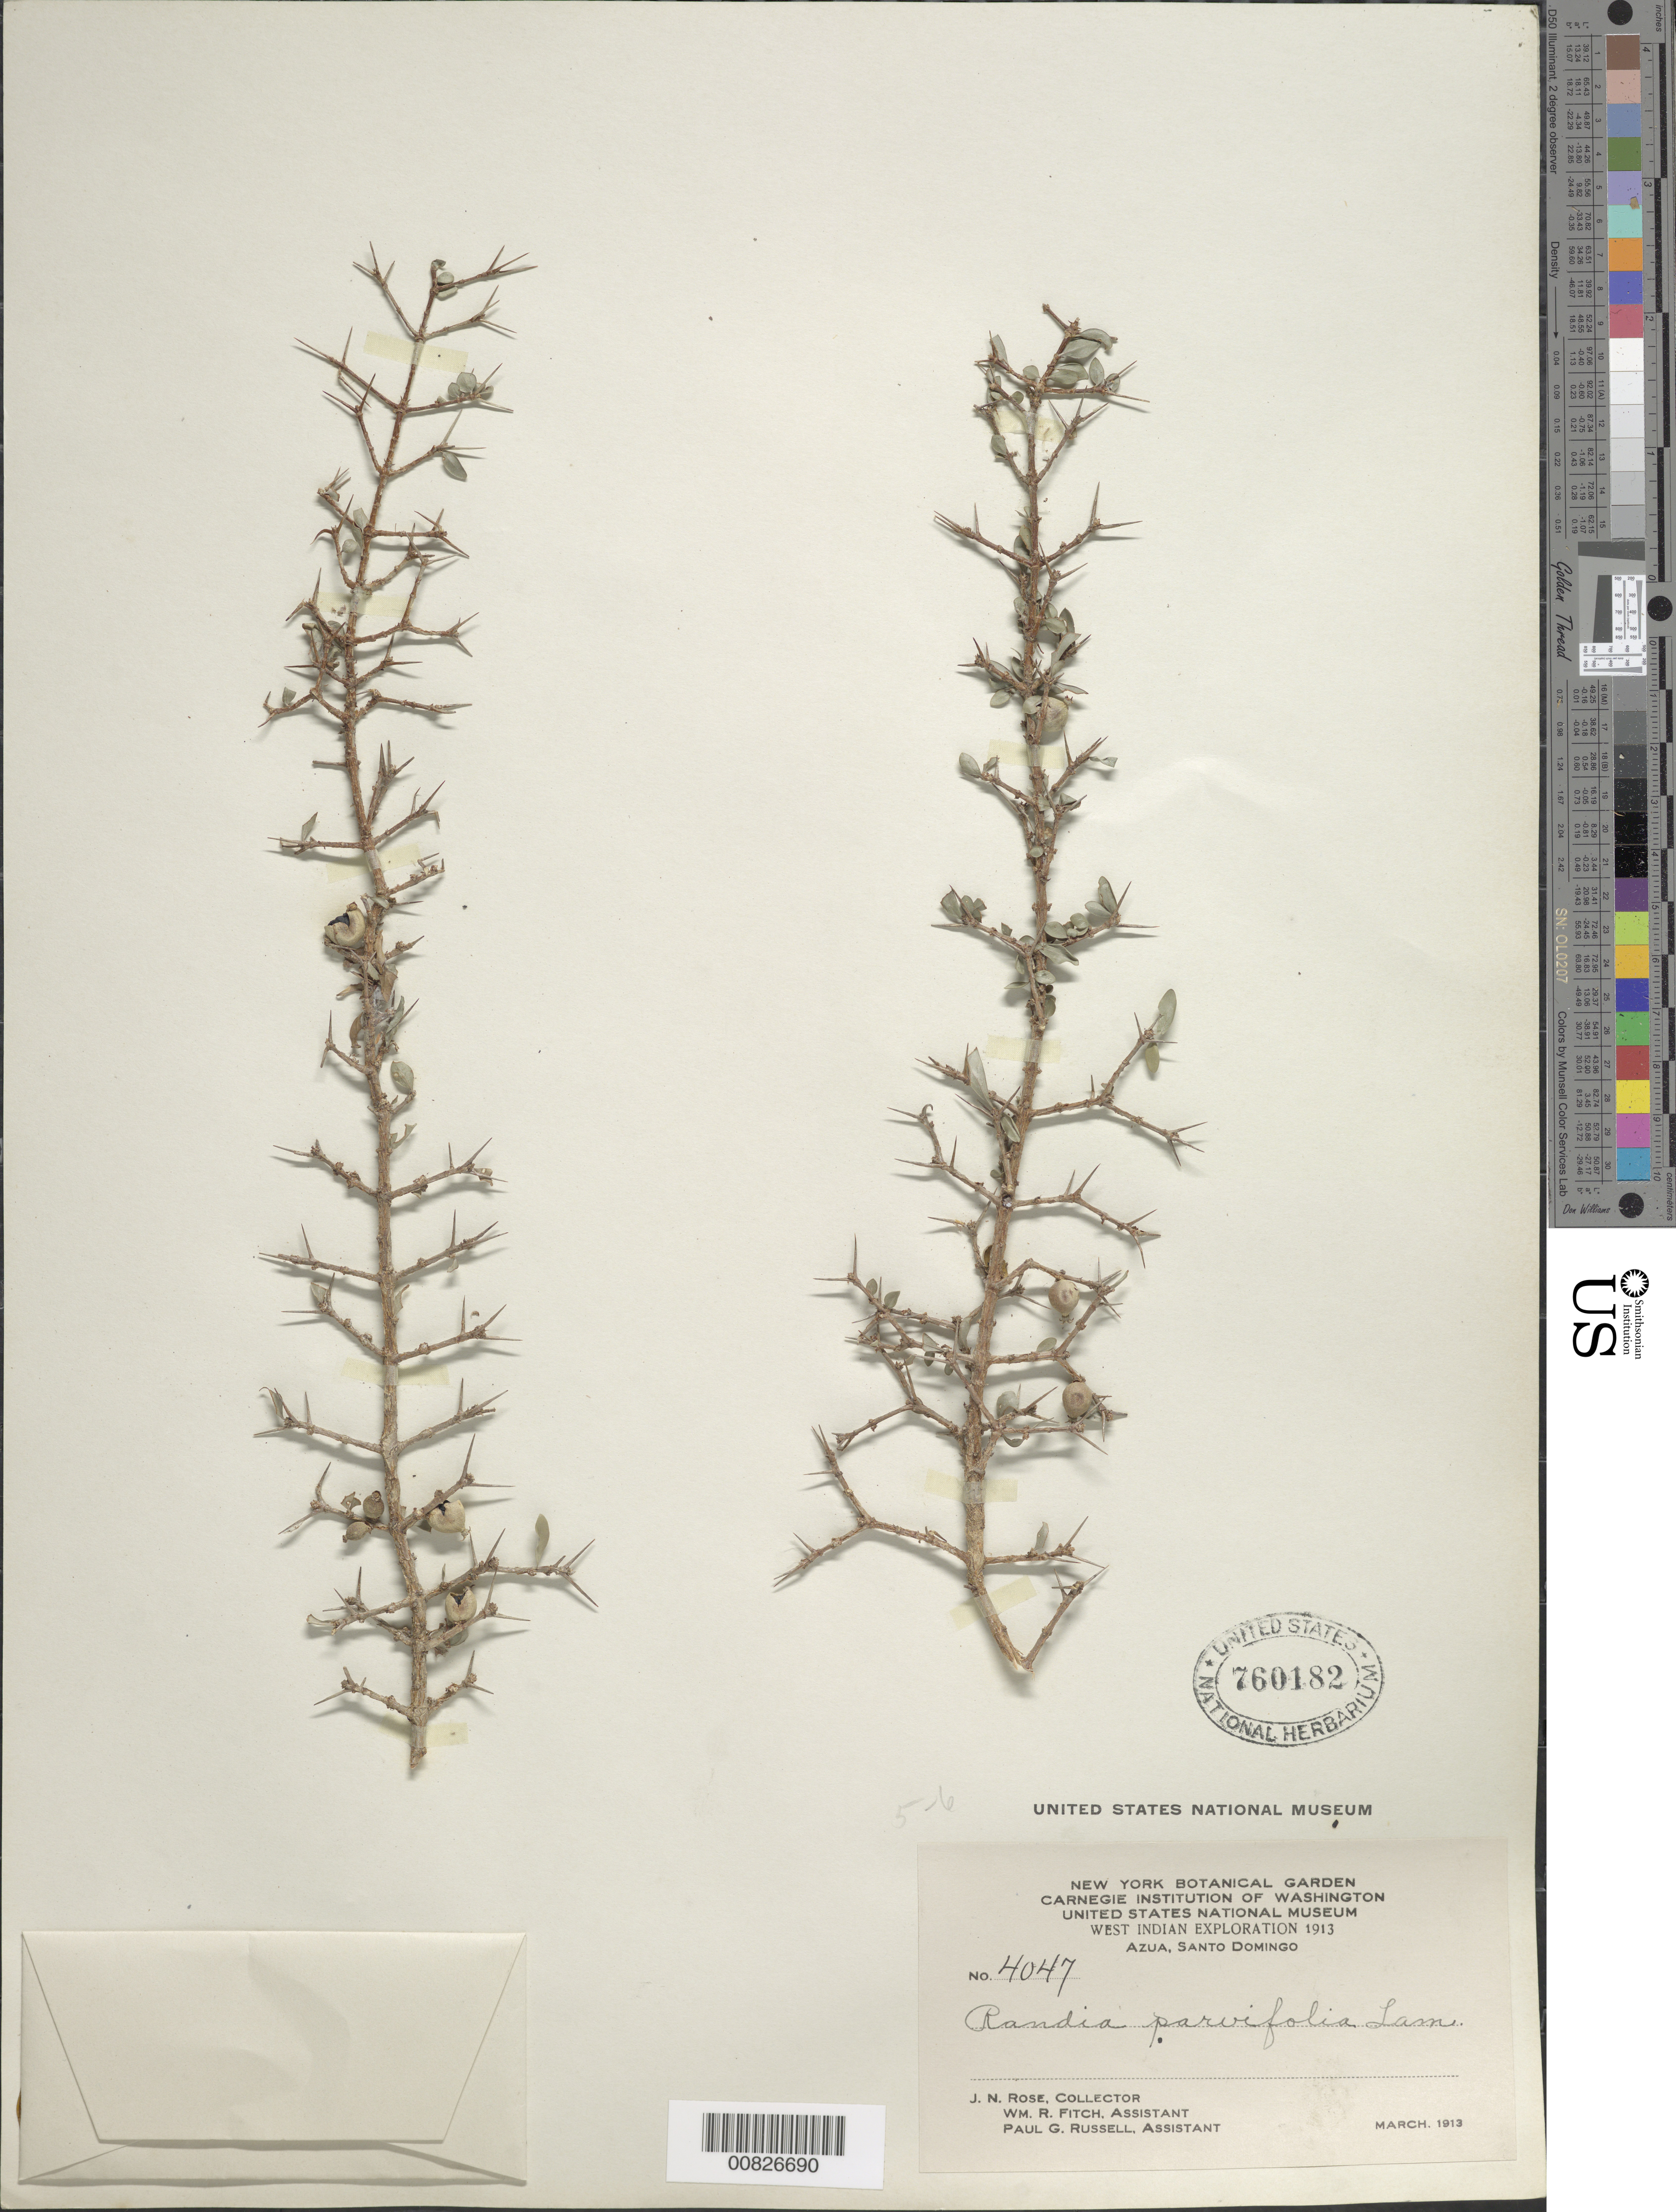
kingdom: Plantae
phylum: Tracheophyta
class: Magnoliopsida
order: Gentianales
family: Rubiaceae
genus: Randia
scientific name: Randia parvifolia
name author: Lam.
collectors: J. N. Rose, W. R. Fitch & P. G. Russell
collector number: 4047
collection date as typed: Mar 1913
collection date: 1913-03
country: Dominican Republic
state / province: Azua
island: Hispaniola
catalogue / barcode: US 760182